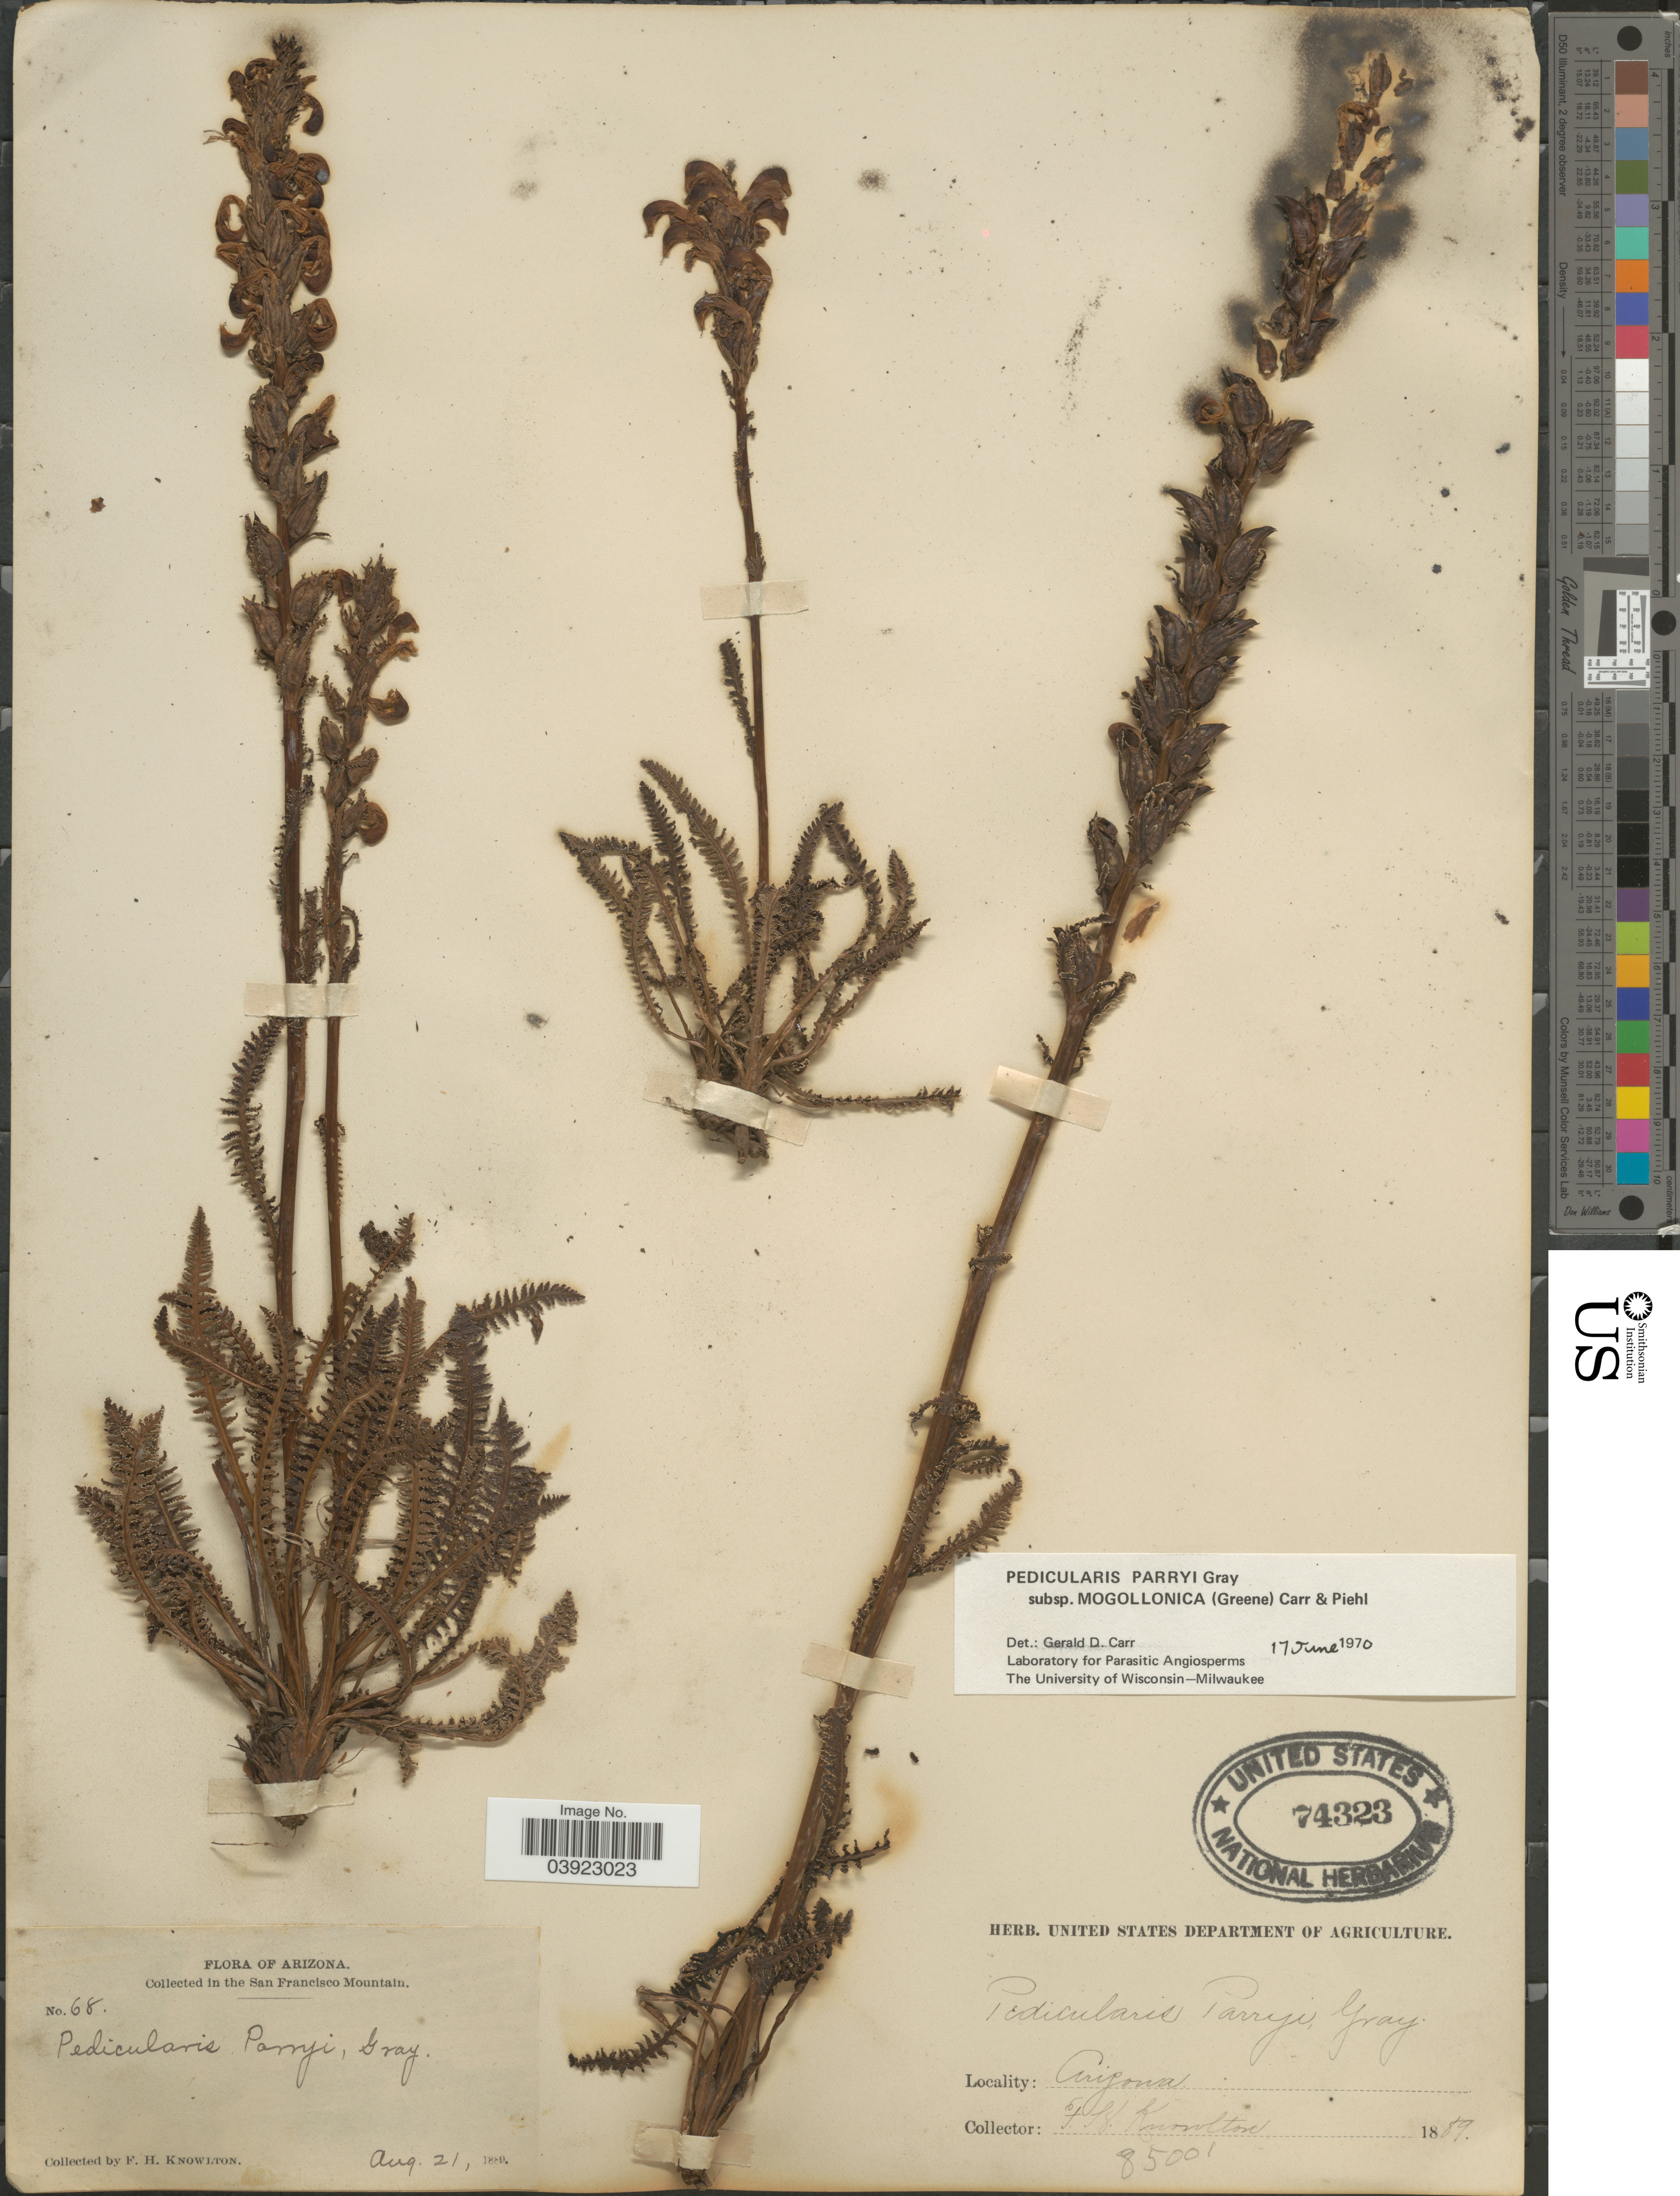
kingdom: Plantae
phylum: Tracheophyta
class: Magnoliopsida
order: Lamiales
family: Orobanchaceae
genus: Pedicularis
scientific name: Pedicularis parryi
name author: A. Gray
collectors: F. H. Knowlton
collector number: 68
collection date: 1889-08-21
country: United States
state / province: Arizona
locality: In the San Francisco Mountain.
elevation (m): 2591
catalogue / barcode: US 74323